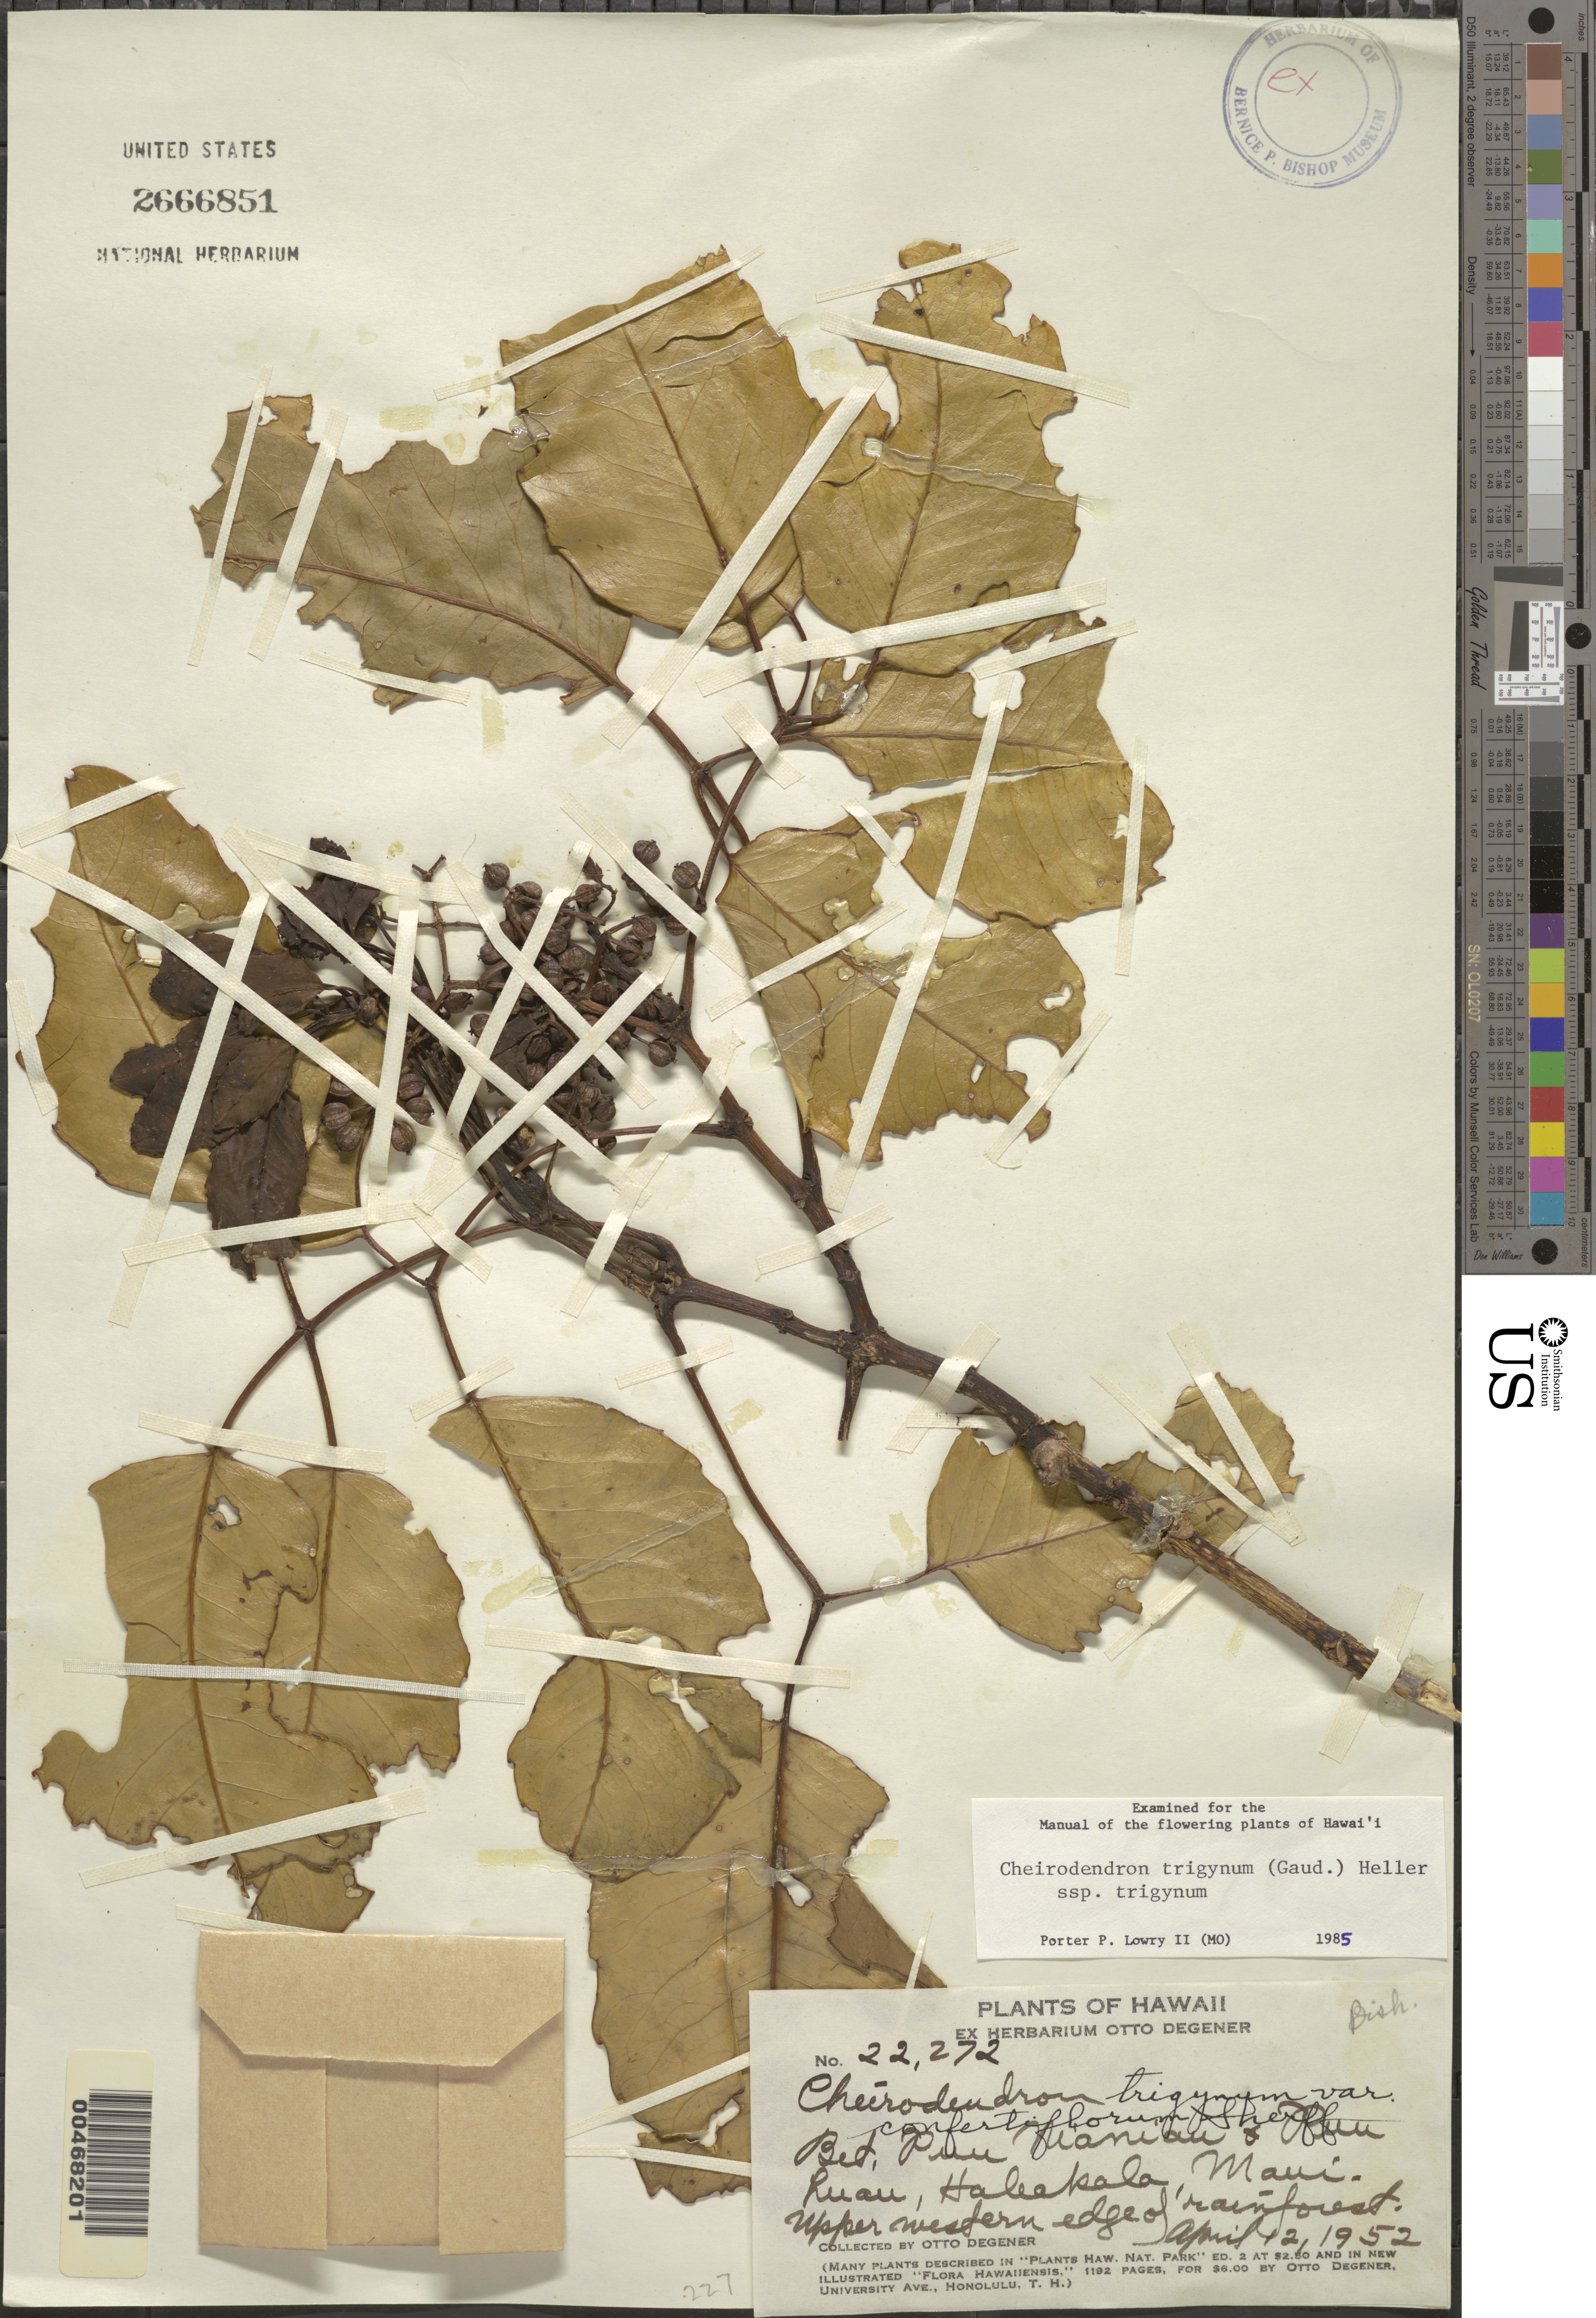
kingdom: Plantae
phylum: Tracheophyta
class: Magnoliopsida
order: Apiales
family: Araliaceae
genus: Cheirodendron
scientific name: Cheirodendron trigynum subsp. trigynum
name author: (Gaudich.) A. Heller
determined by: Lowry, P. P., (MO), Missouri Botanical Garden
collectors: O. Degener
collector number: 22272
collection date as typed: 12 Apr 1952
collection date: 1952-04-12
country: United States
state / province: Hawaii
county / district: Maui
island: Maui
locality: Between Puu Kianiau and Puu Luau, Haleakala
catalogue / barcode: US 2666851